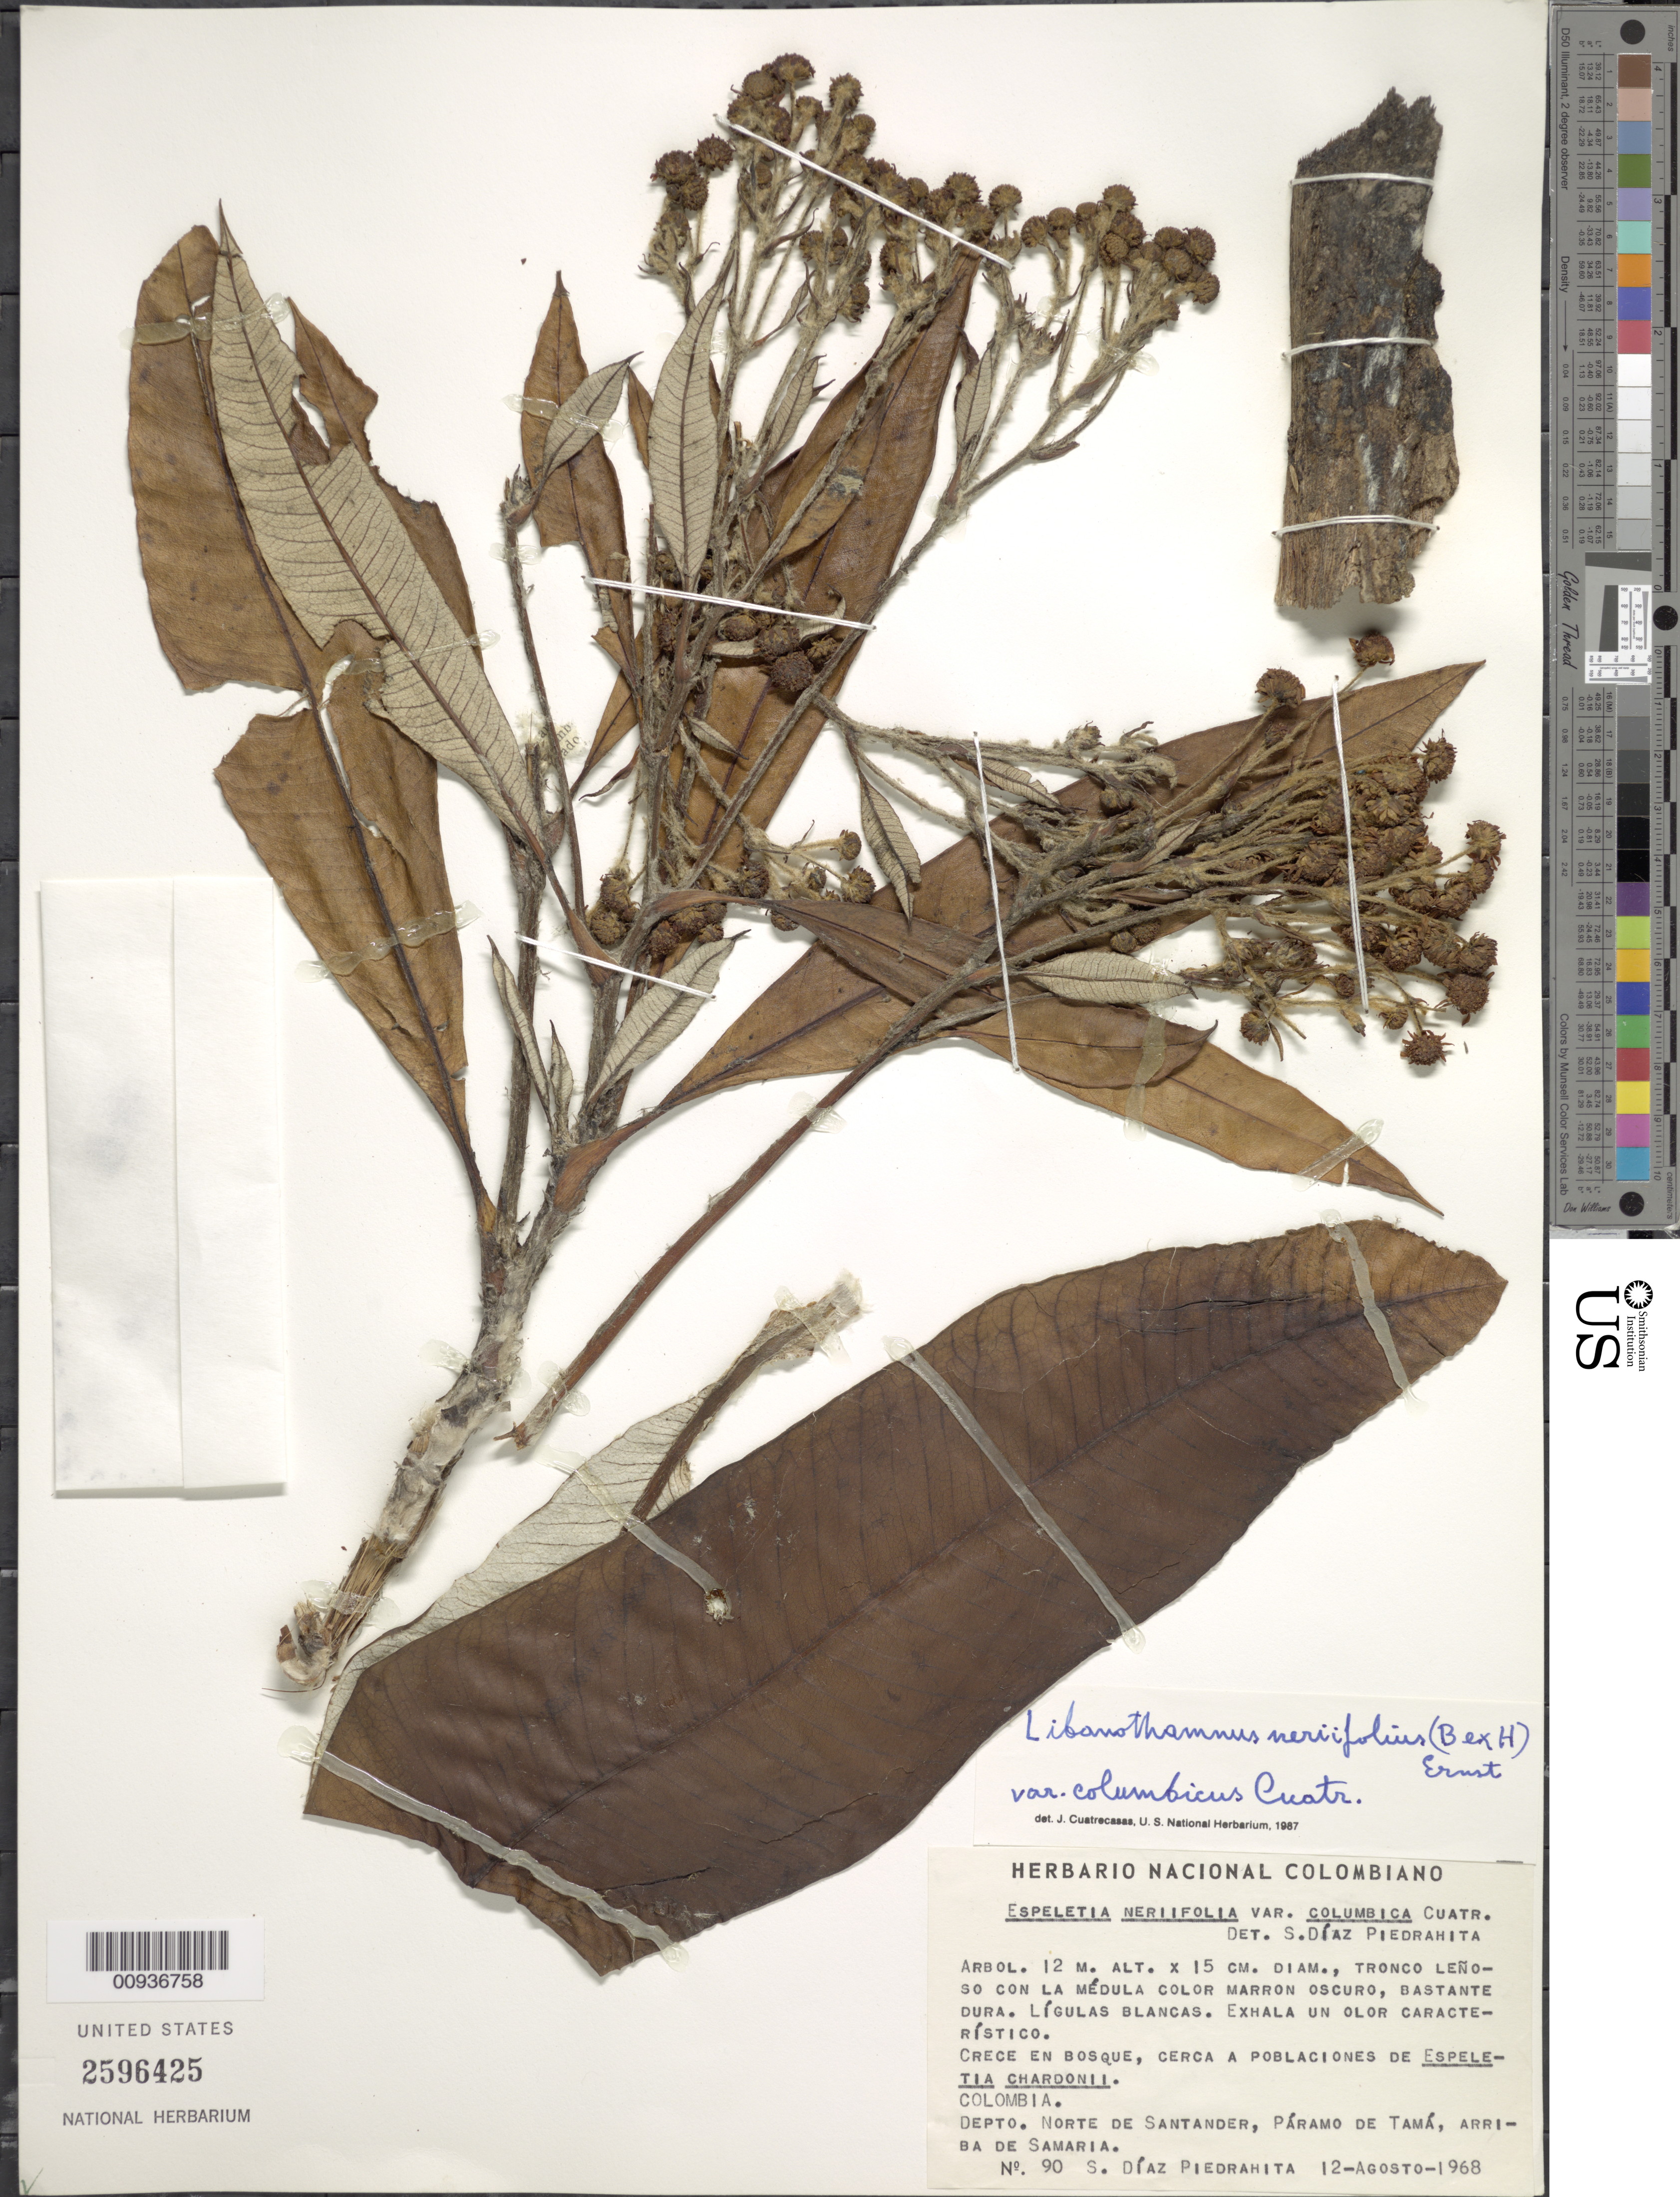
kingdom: Plantae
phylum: Tracheophyta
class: Magnoliopsida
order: Asterales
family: Asteraceae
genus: Libanothamnus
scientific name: Libanothamnus neriifolius var. columbicus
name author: (Cuatrec.) Cuatrec.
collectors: S. Díaz Píedrahíta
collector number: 90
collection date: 1968-08-12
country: Colombia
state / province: Norte de Santander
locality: Paramo de Tama, Arriba de Samaria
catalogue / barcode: US 2596425